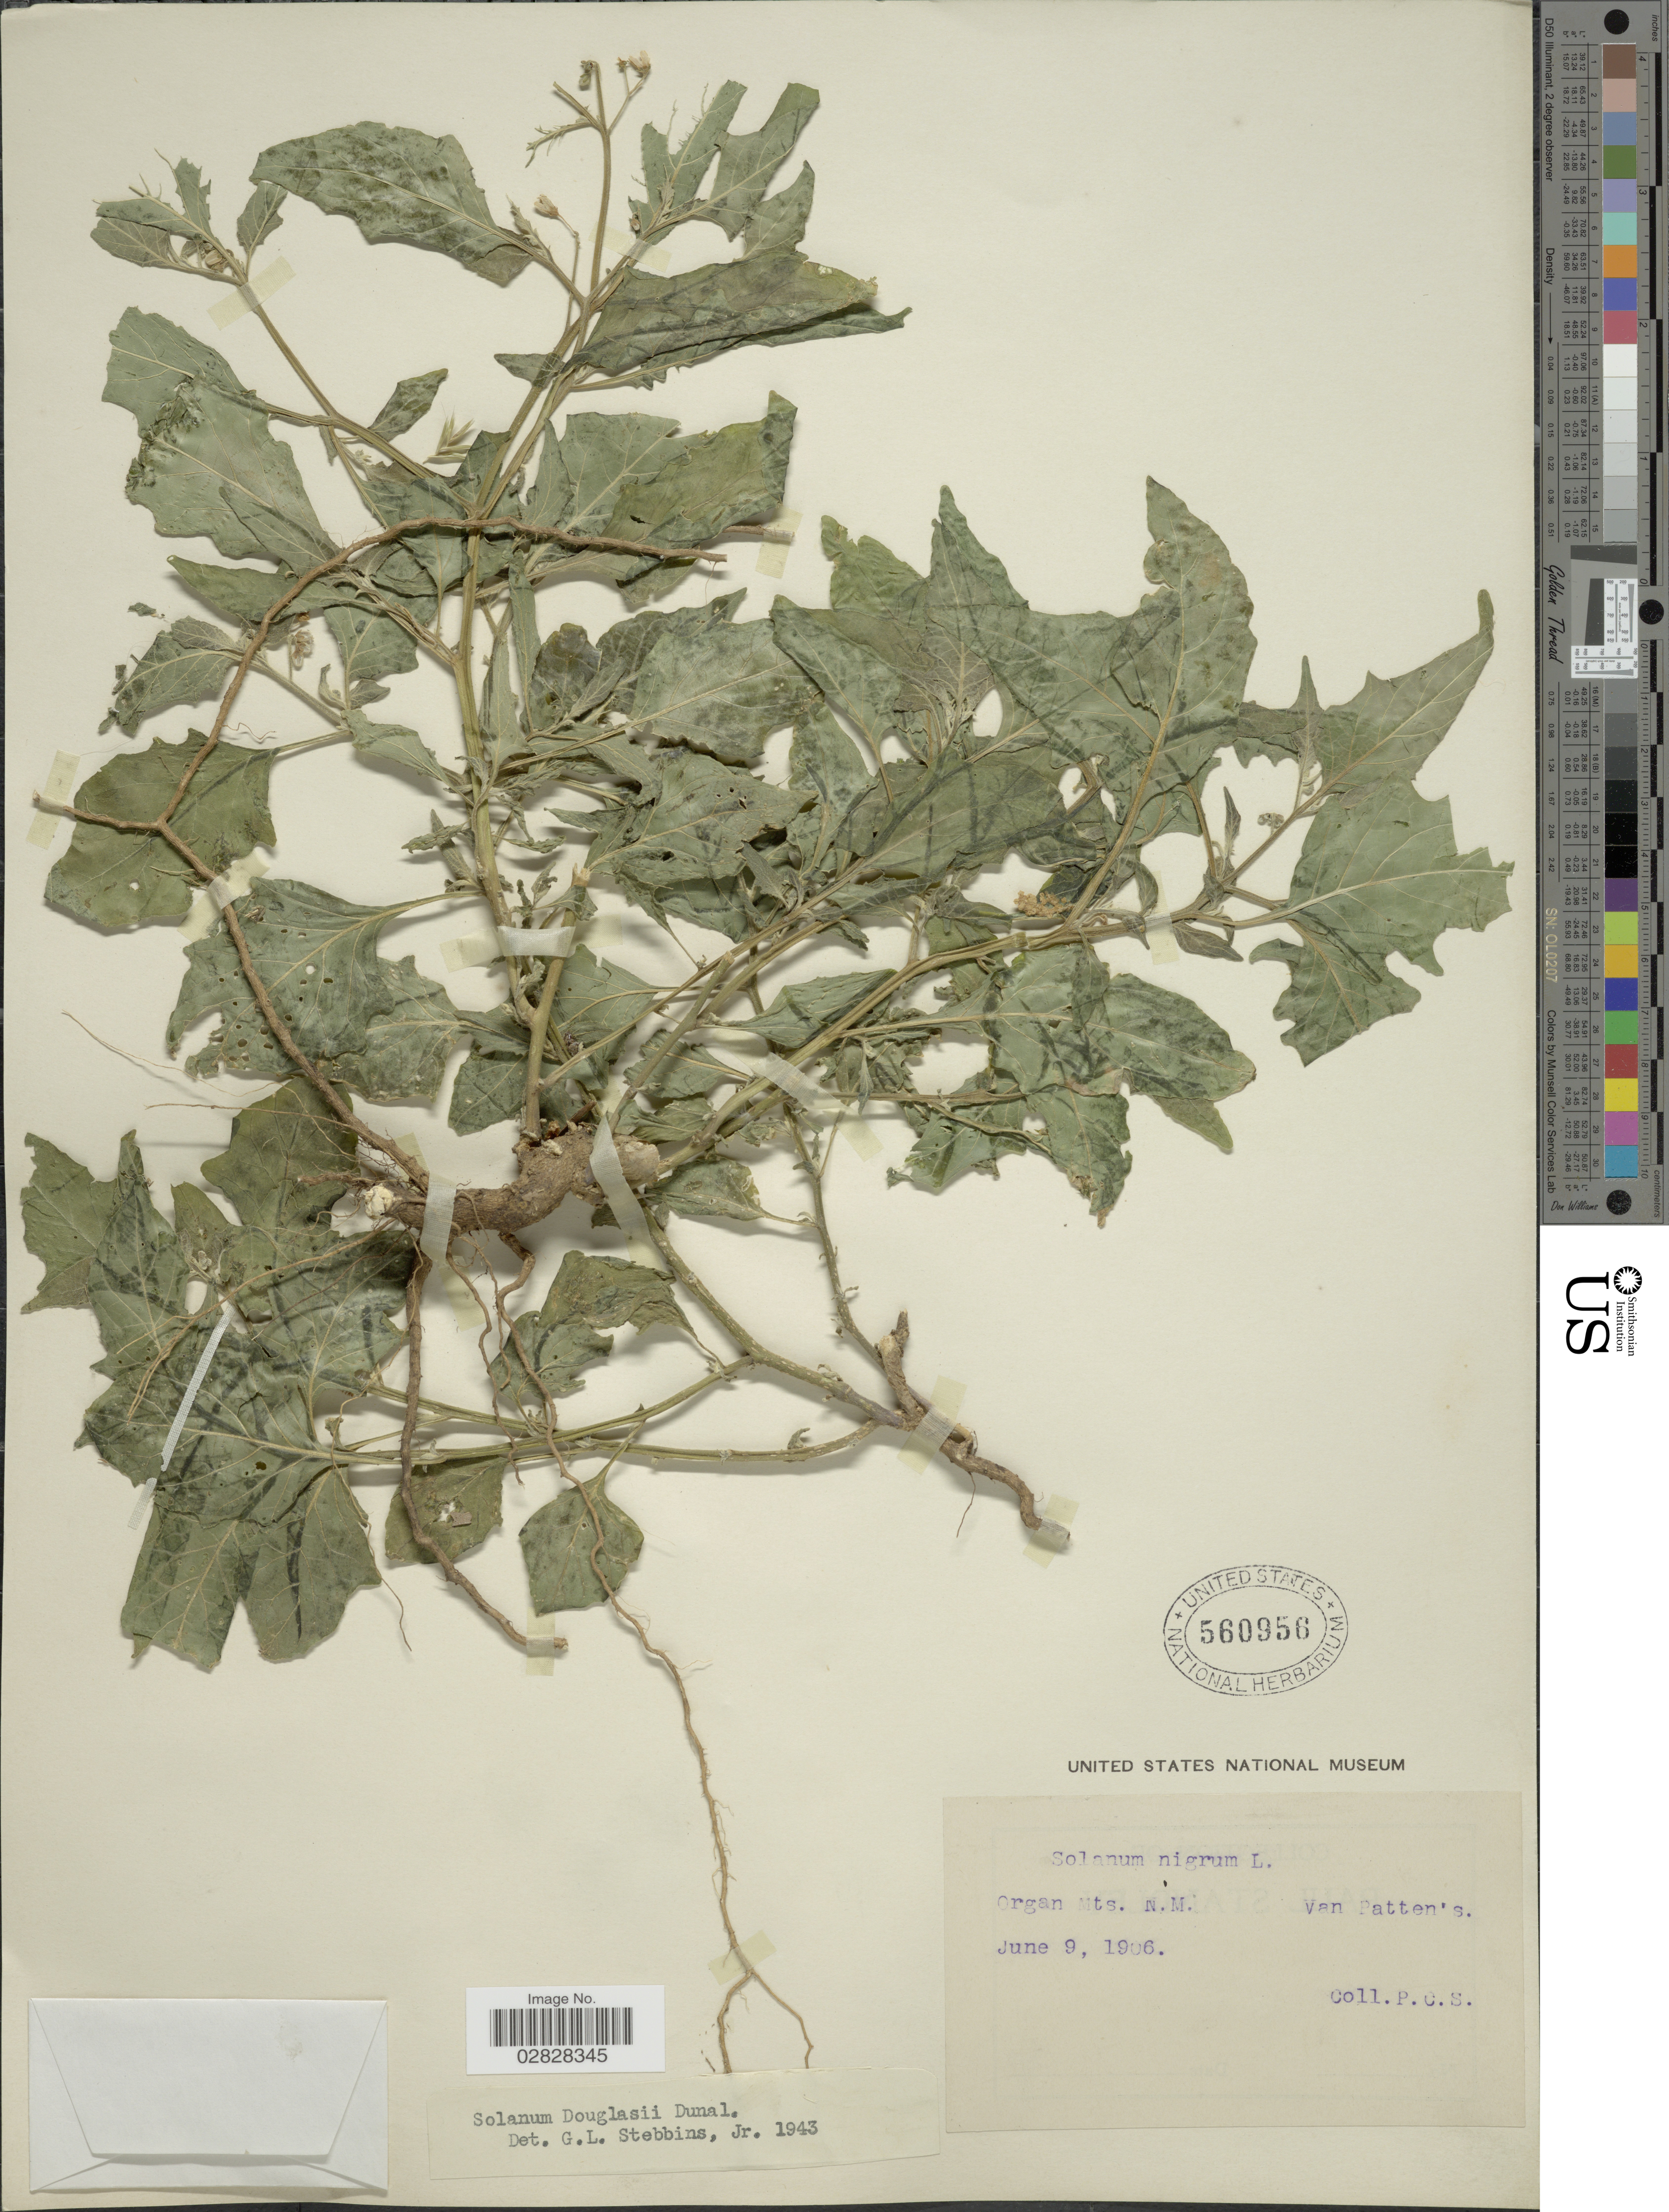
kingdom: Plantae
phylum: Tracheophyta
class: Magnoliopsida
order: Solanales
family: Solanaceae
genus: Solanum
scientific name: Solanum douglasii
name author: Dunal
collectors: P. C. S.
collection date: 1906-06-09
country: United States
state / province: New Mexico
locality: Organ Mts. Van Patten's.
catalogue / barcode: US 560956